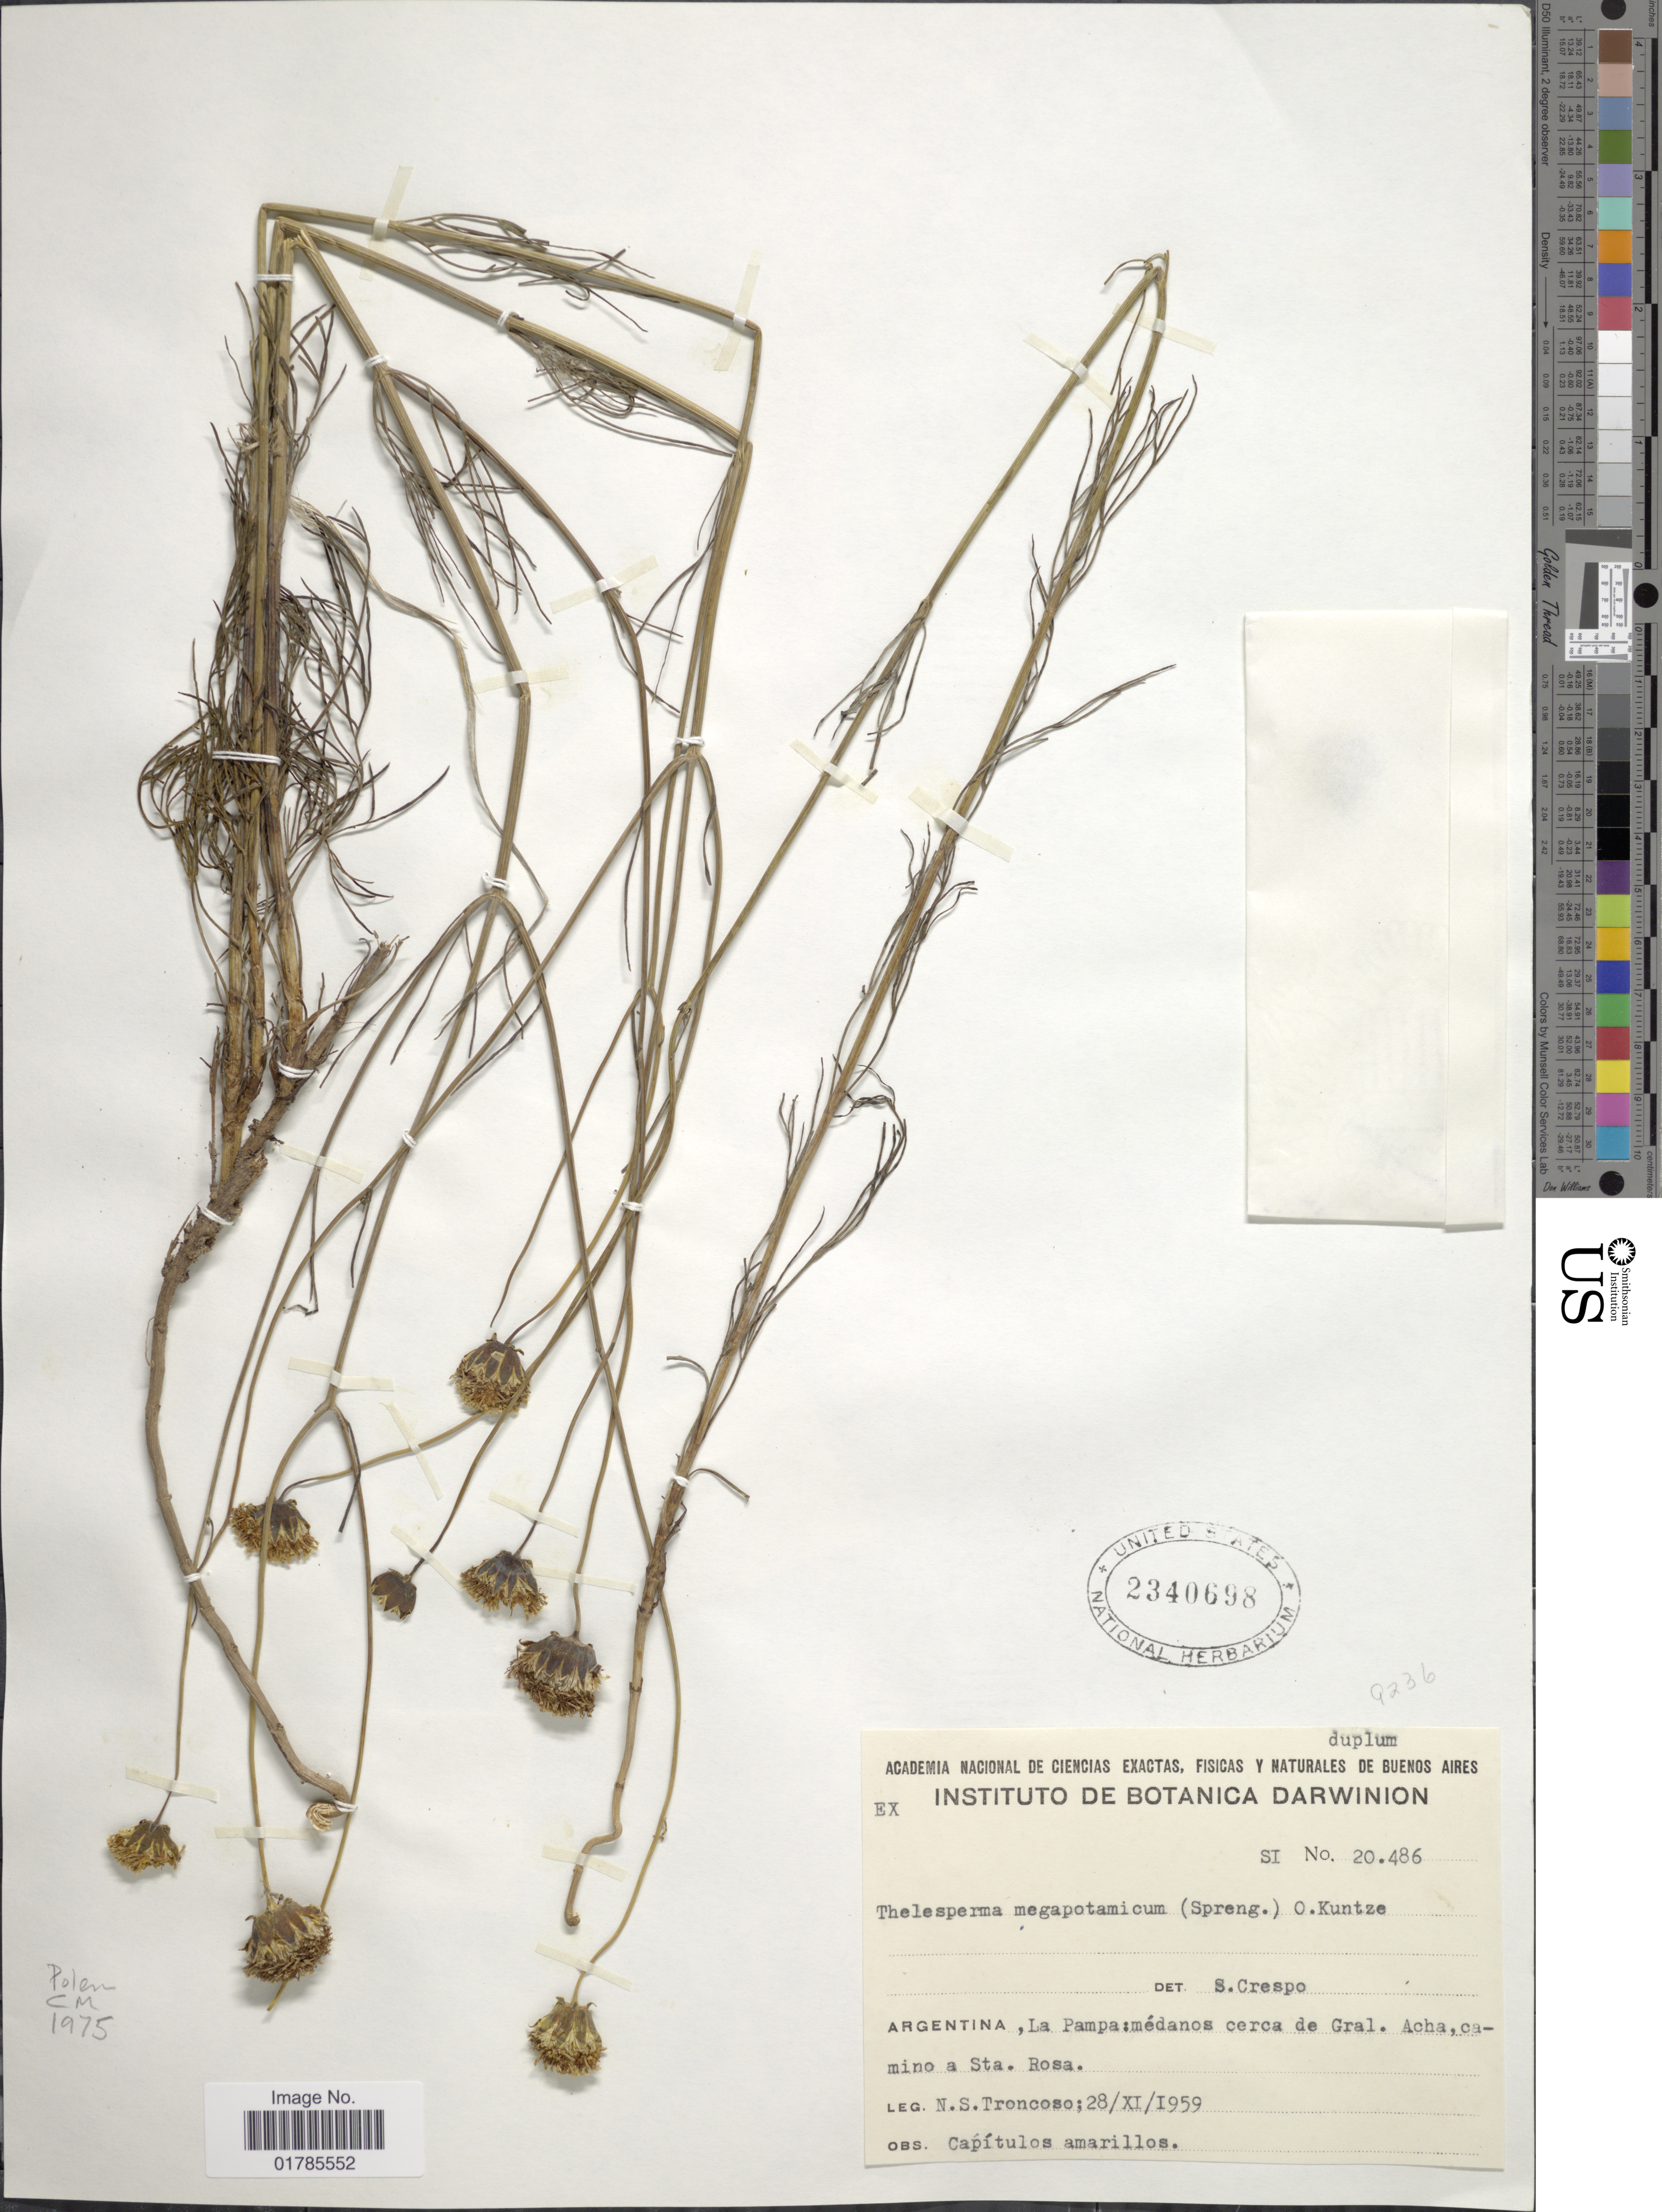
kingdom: Plantae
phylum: Tracheophyta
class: Magnoliopsida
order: Asterales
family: Asteraceae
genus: Thelesperma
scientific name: Thelesperma megapotamicum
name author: (Spreng.) Herter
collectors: N. Troncoso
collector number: SI20486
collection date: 1959-11-28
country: Argentina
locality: La Pampa: medanos cerca de Gral. Acha, camino a Sta. Rosa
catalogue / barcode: US 2340698